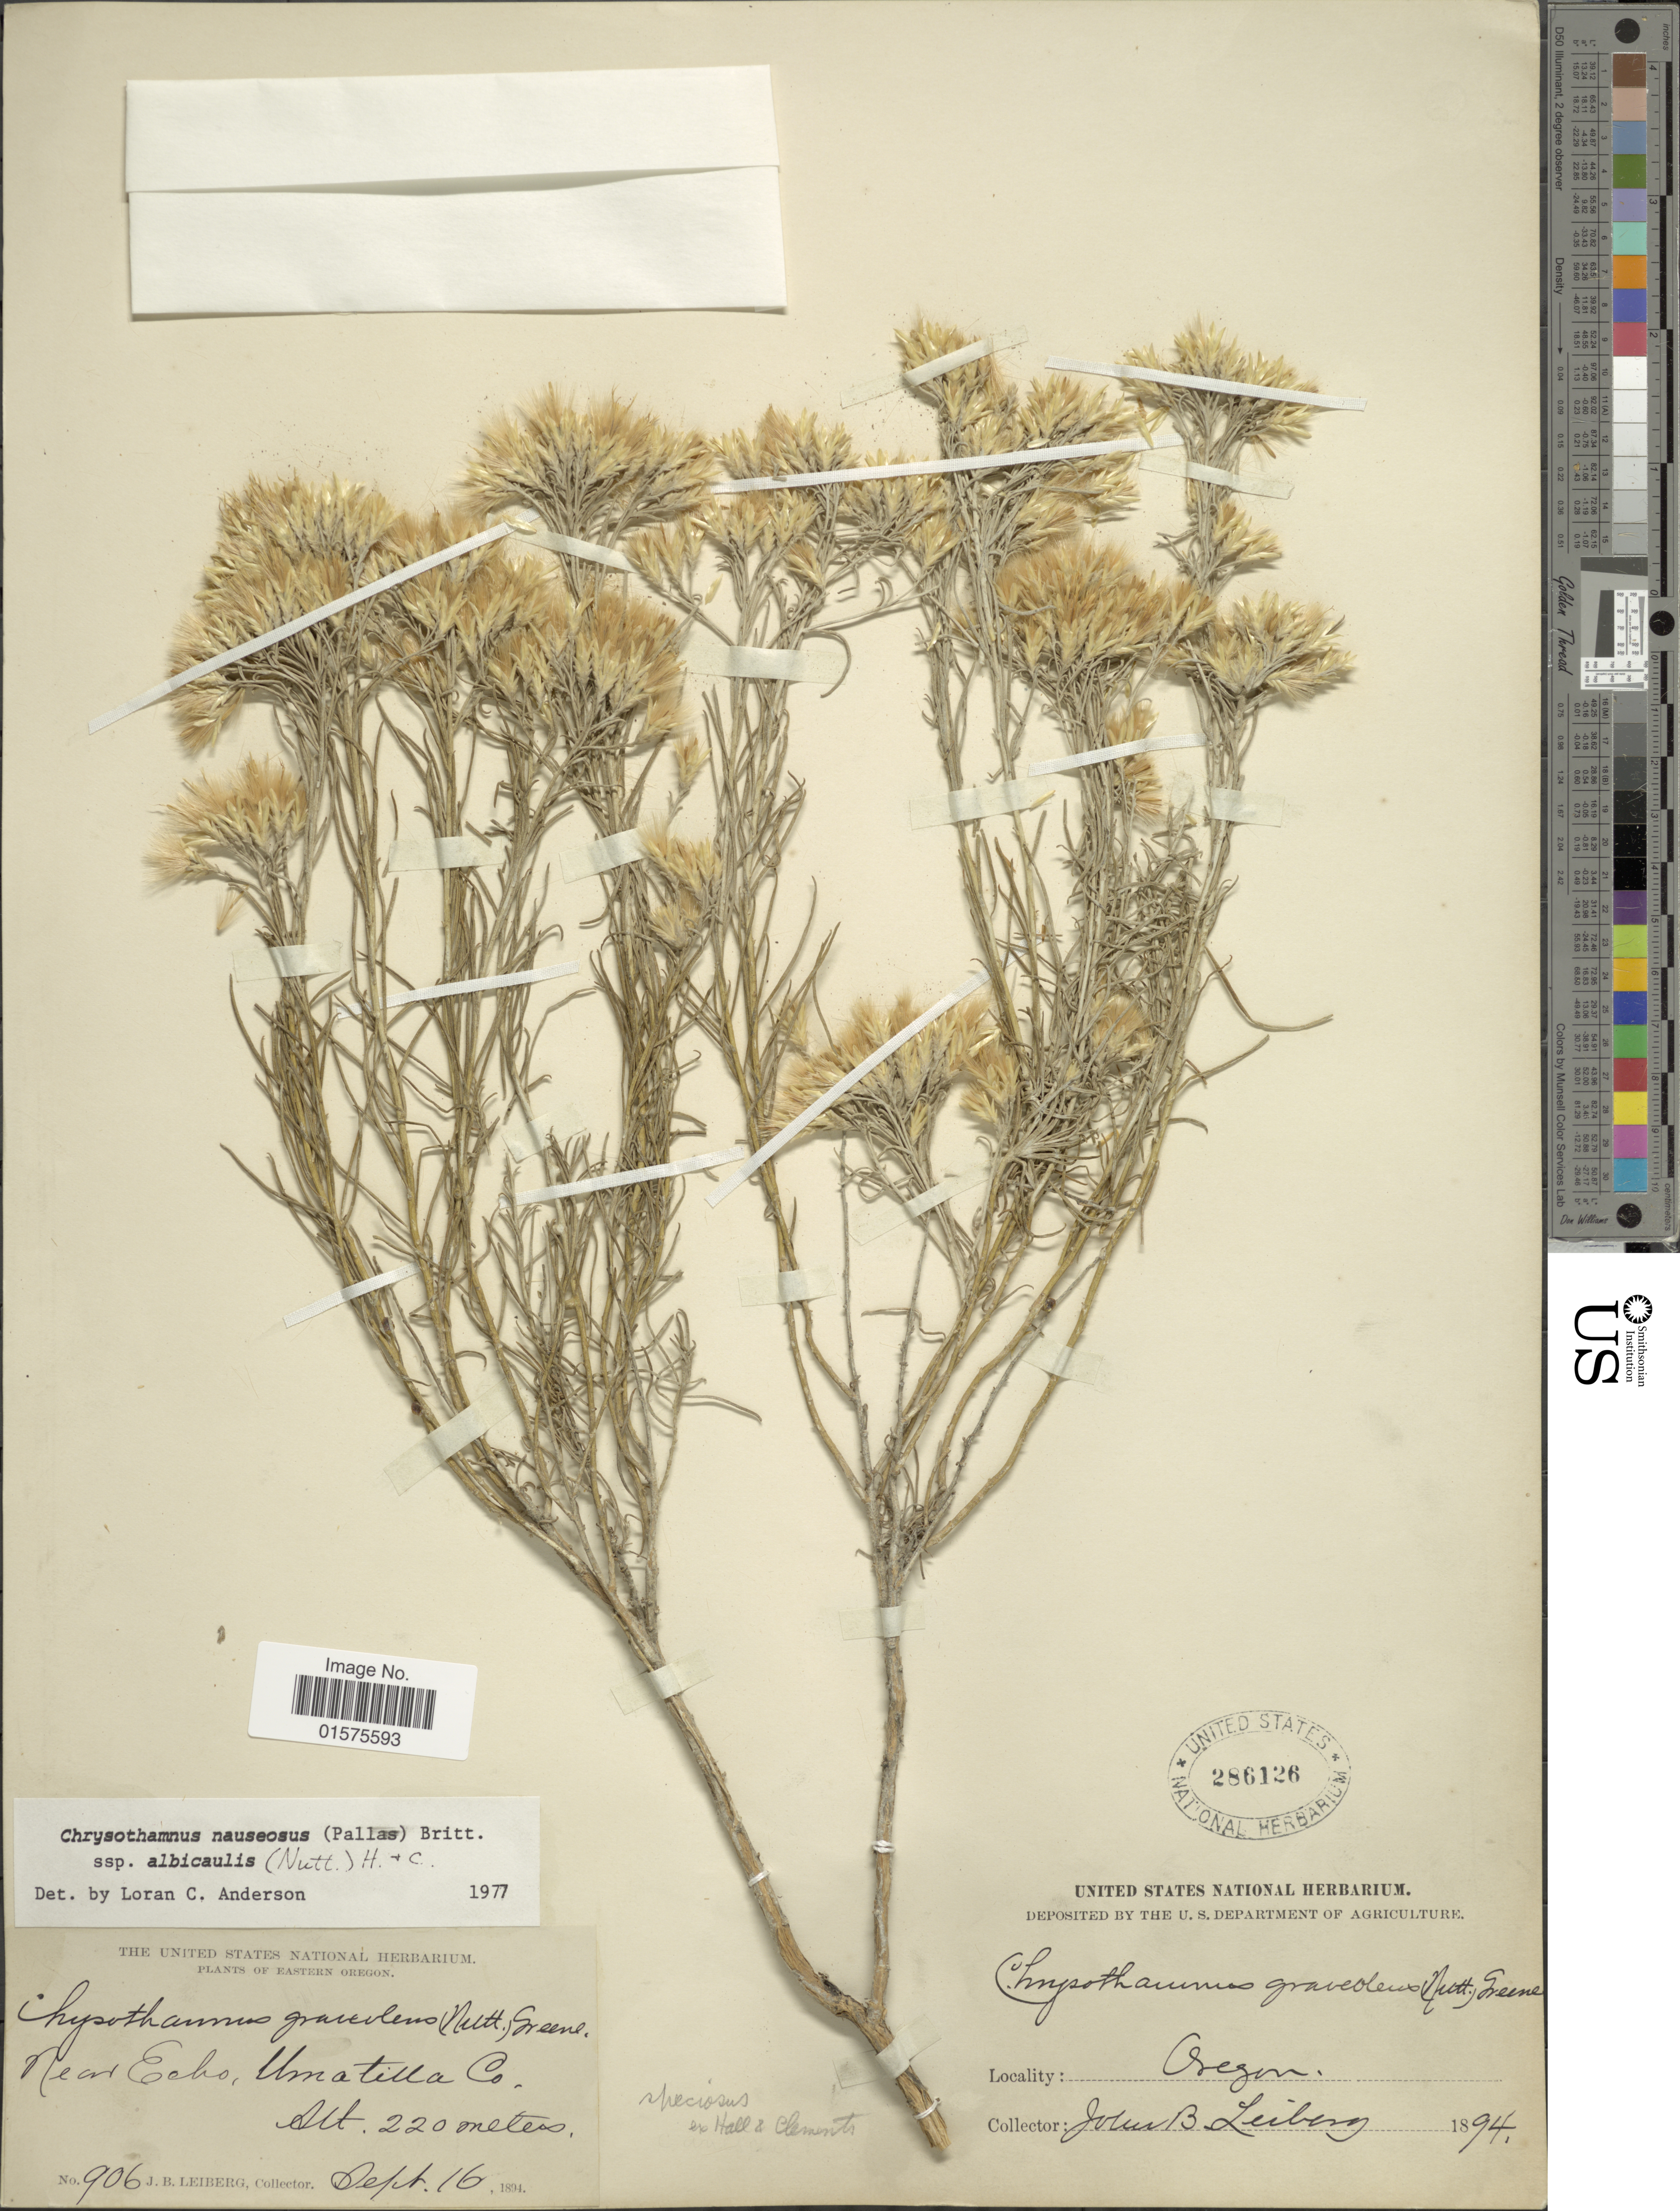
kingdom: Plantae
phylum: Tracheophyta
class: Magnoliopsida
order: Asterales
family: Asteraceae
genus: Ericameria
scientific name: Ericameria nauseosa var. speciosa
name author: (Nutt.) G.L. Nesom & G.I. Baird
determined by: Urbatsch, Lowell E., Curator (LSU), Louisiana State University (UNITED STATES)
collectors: J. B. Leiberg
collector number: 906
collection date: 1984-09-16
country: United States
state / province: Oregon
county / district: Umatilla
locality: Eastern Oregon. Near Echo, Umatilla Co.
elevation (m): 220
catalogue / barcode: US 286126